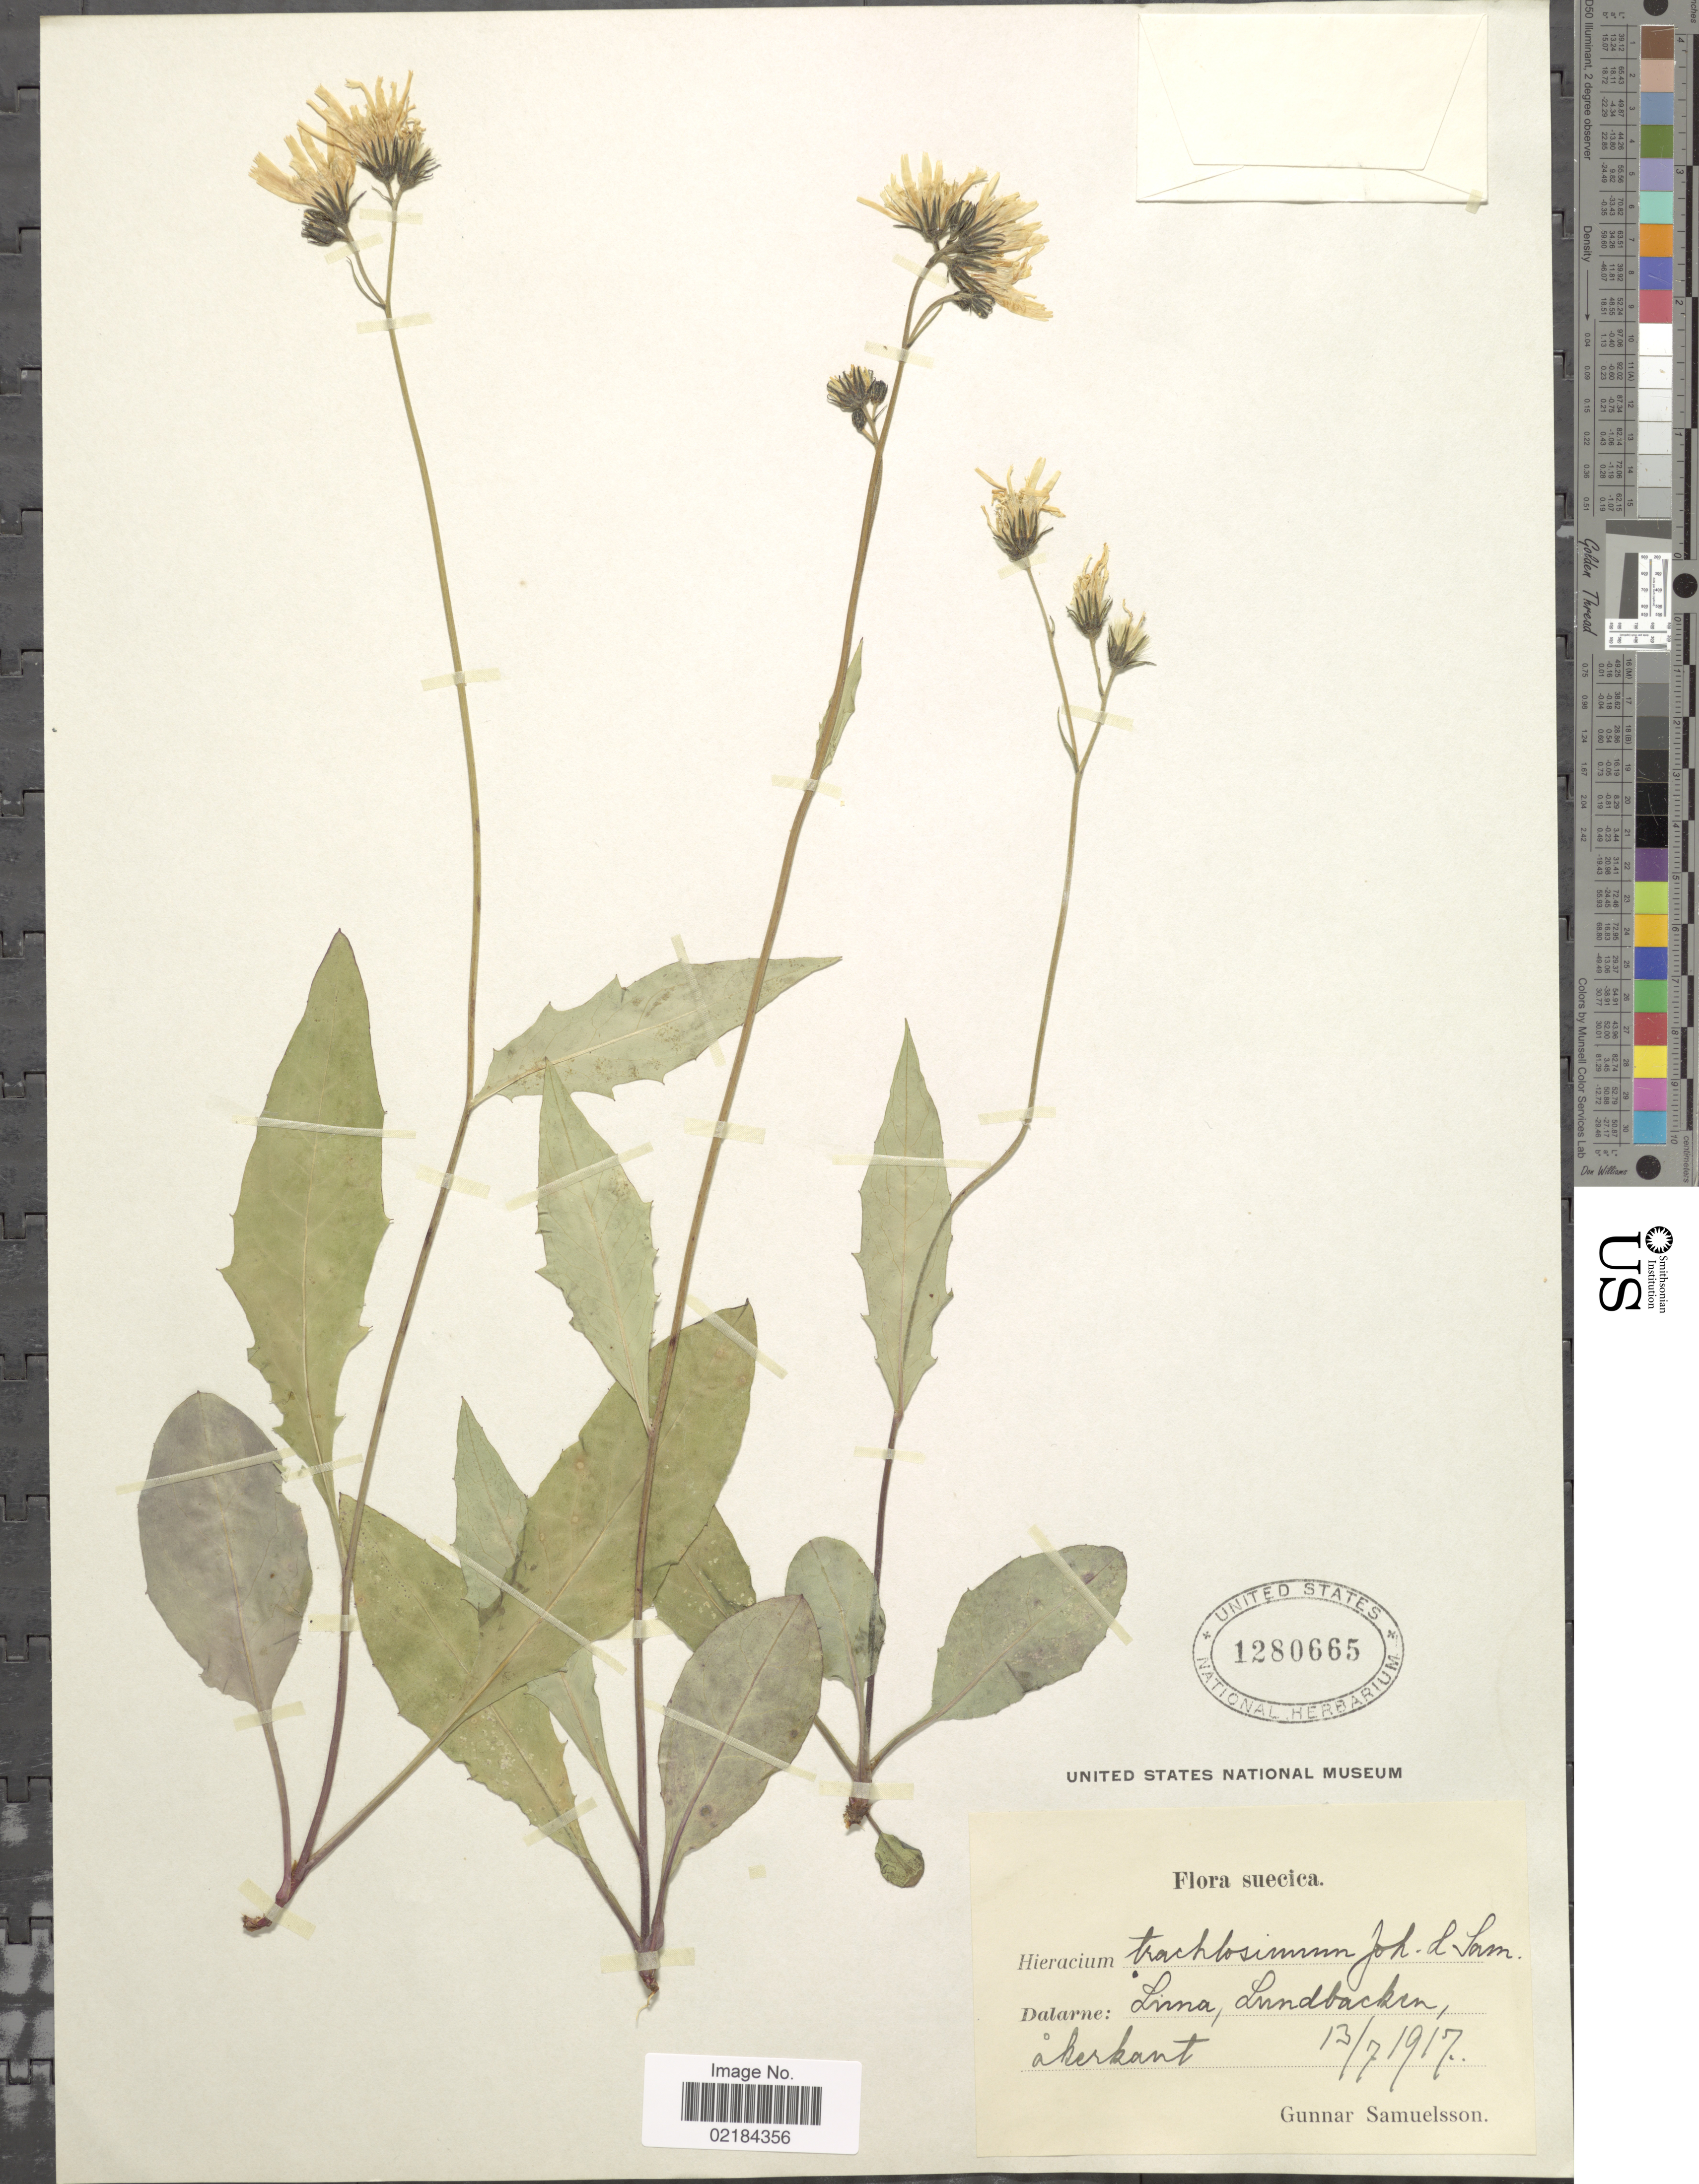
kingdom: Plantae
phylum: Tracheophyta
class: Magnoliopsida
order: Asterales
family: Asteraceae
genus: Hieracium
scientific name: Hieracium trachlosimum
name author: Johanss. & Sam.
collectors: G. Samuelsson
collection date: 1917-07-13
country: Sweden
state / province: Dalarna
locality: Suecica. Dalarne: Lima, Lundbacken, Akerkant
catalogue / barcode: US 1280665